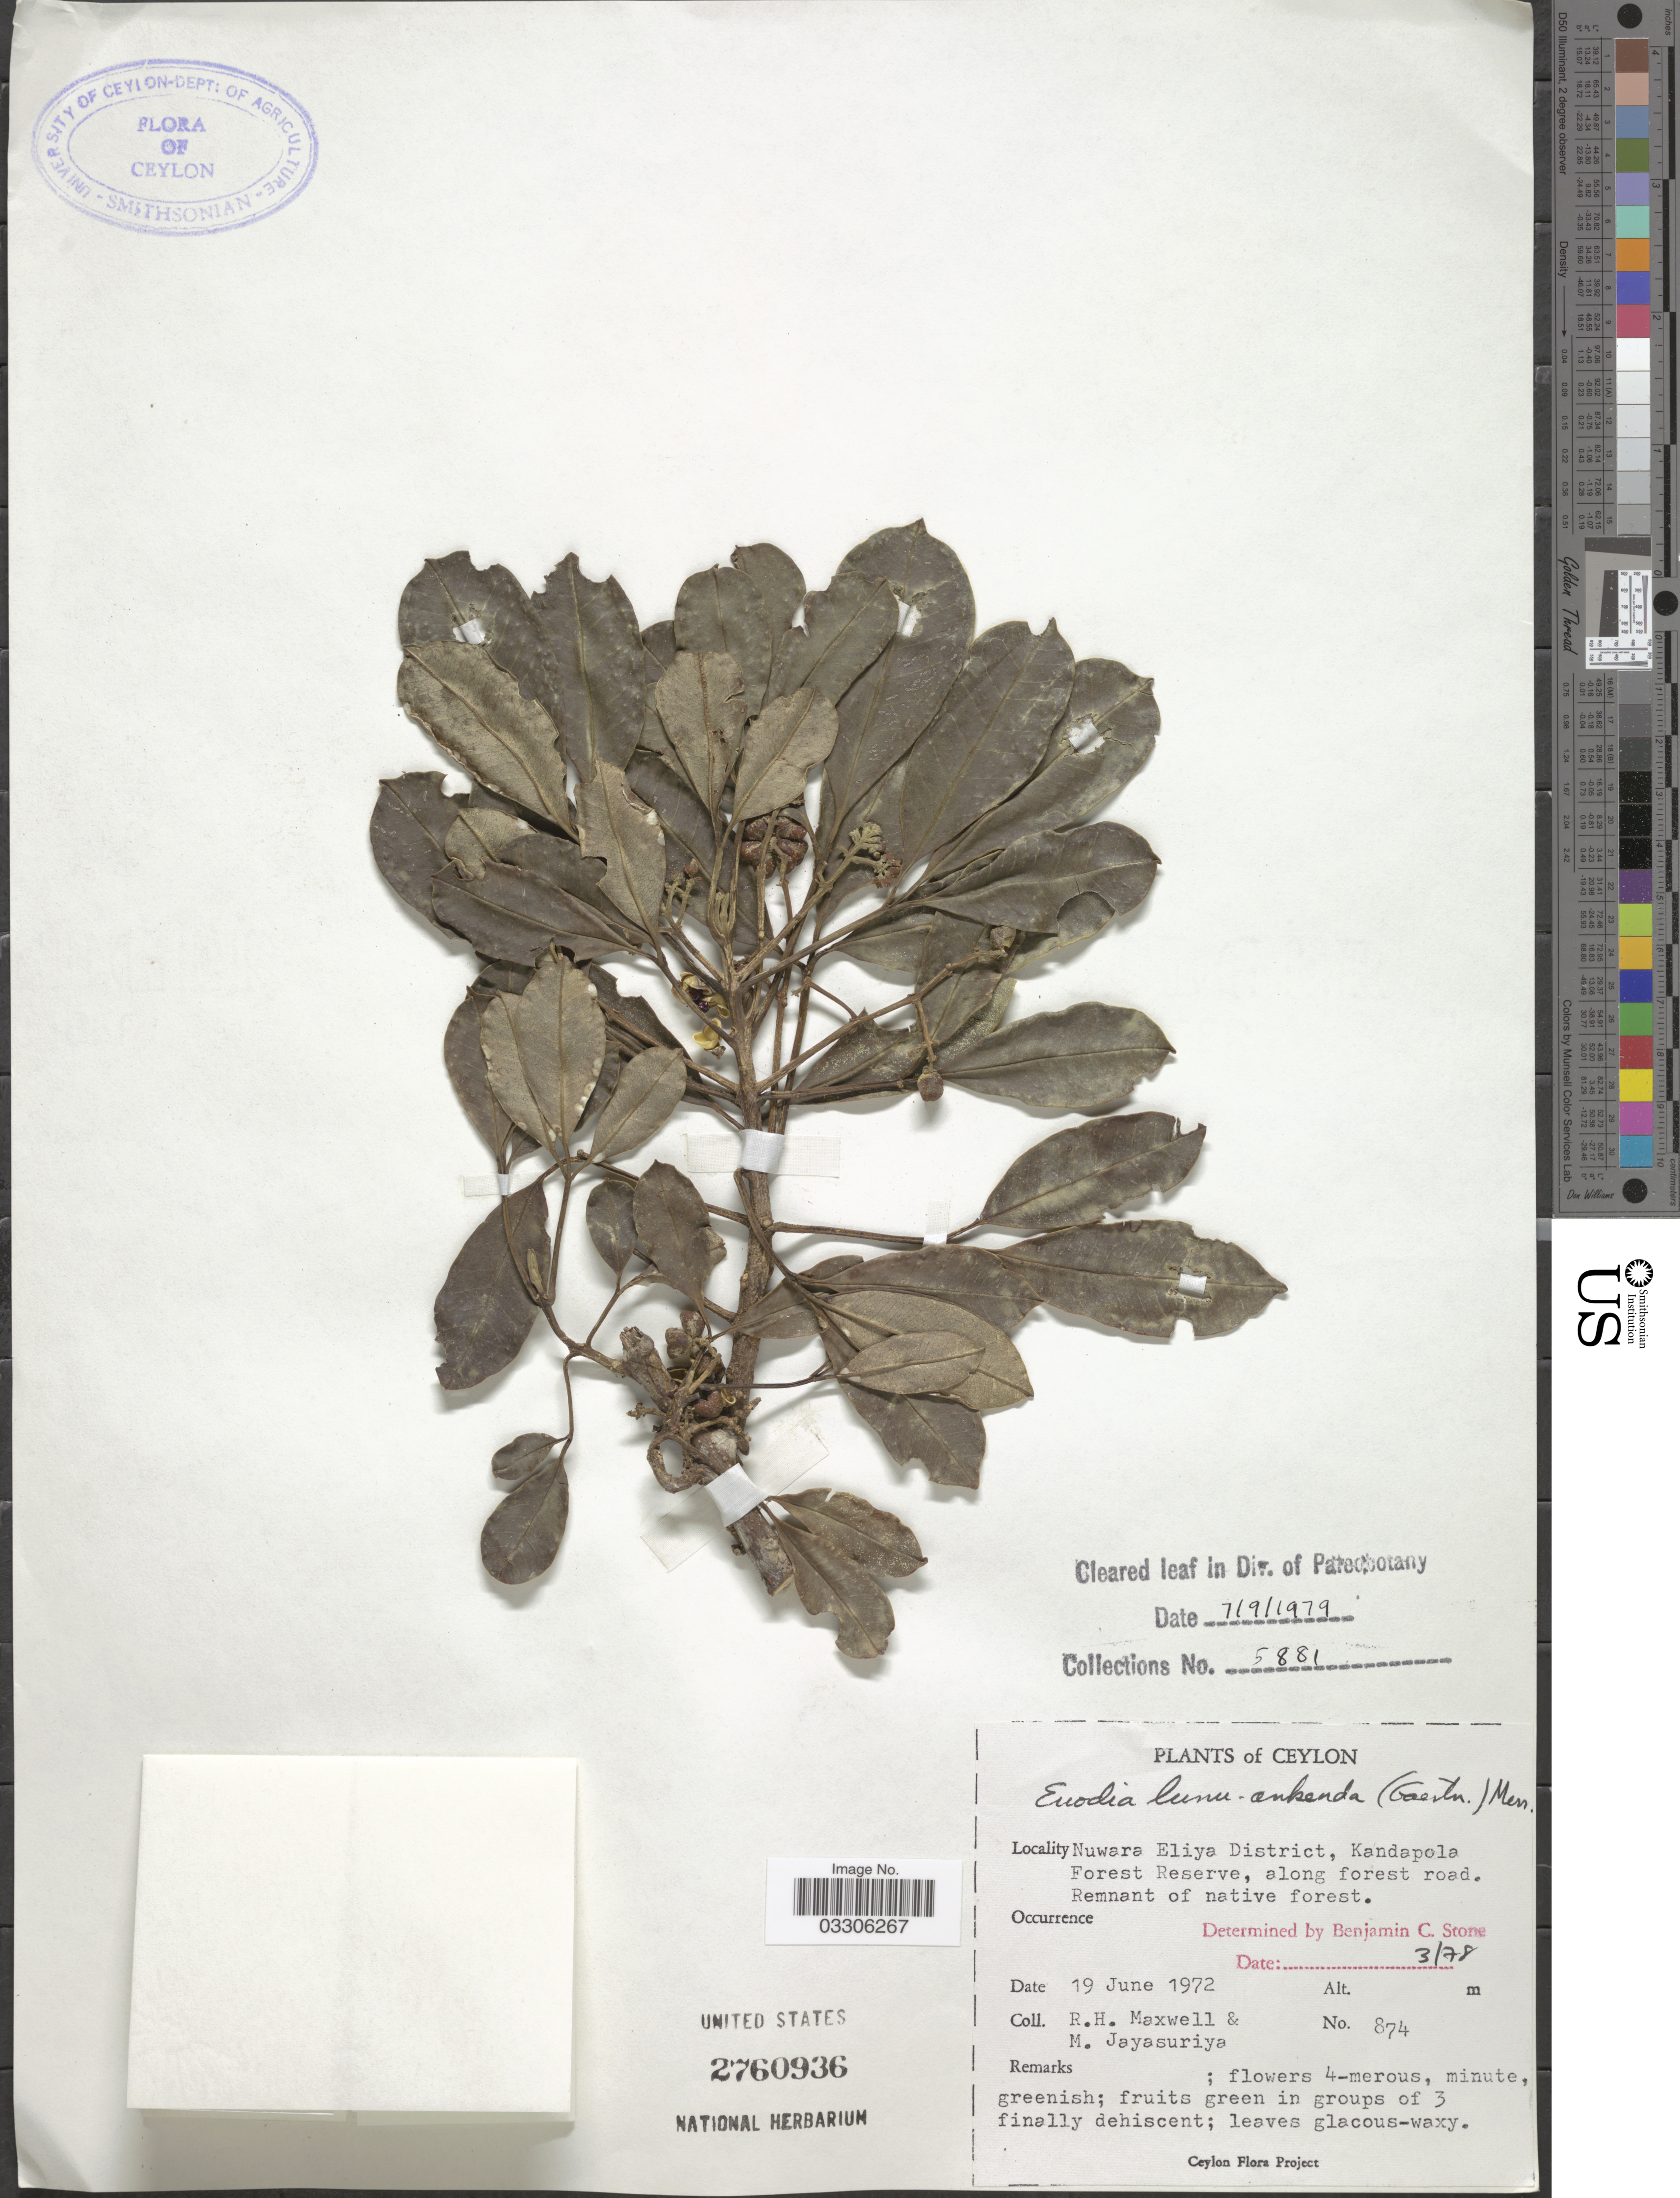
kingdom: Plantae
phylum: Tracheophyta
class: Magnoliopsida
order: Sapindales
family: Rutaceae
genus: Melicope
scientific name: Melicope lunu-ankenda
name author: (Gaertn.) T.G. Hartley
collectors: R. Maxwell & M. Jayasuriya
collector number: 874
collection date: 1972-06-19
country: Sri Lanka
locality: Ceylon. Nuwara Eliya District, Kandapola Forest Reserve, along forest road.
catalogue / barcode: US 2760936